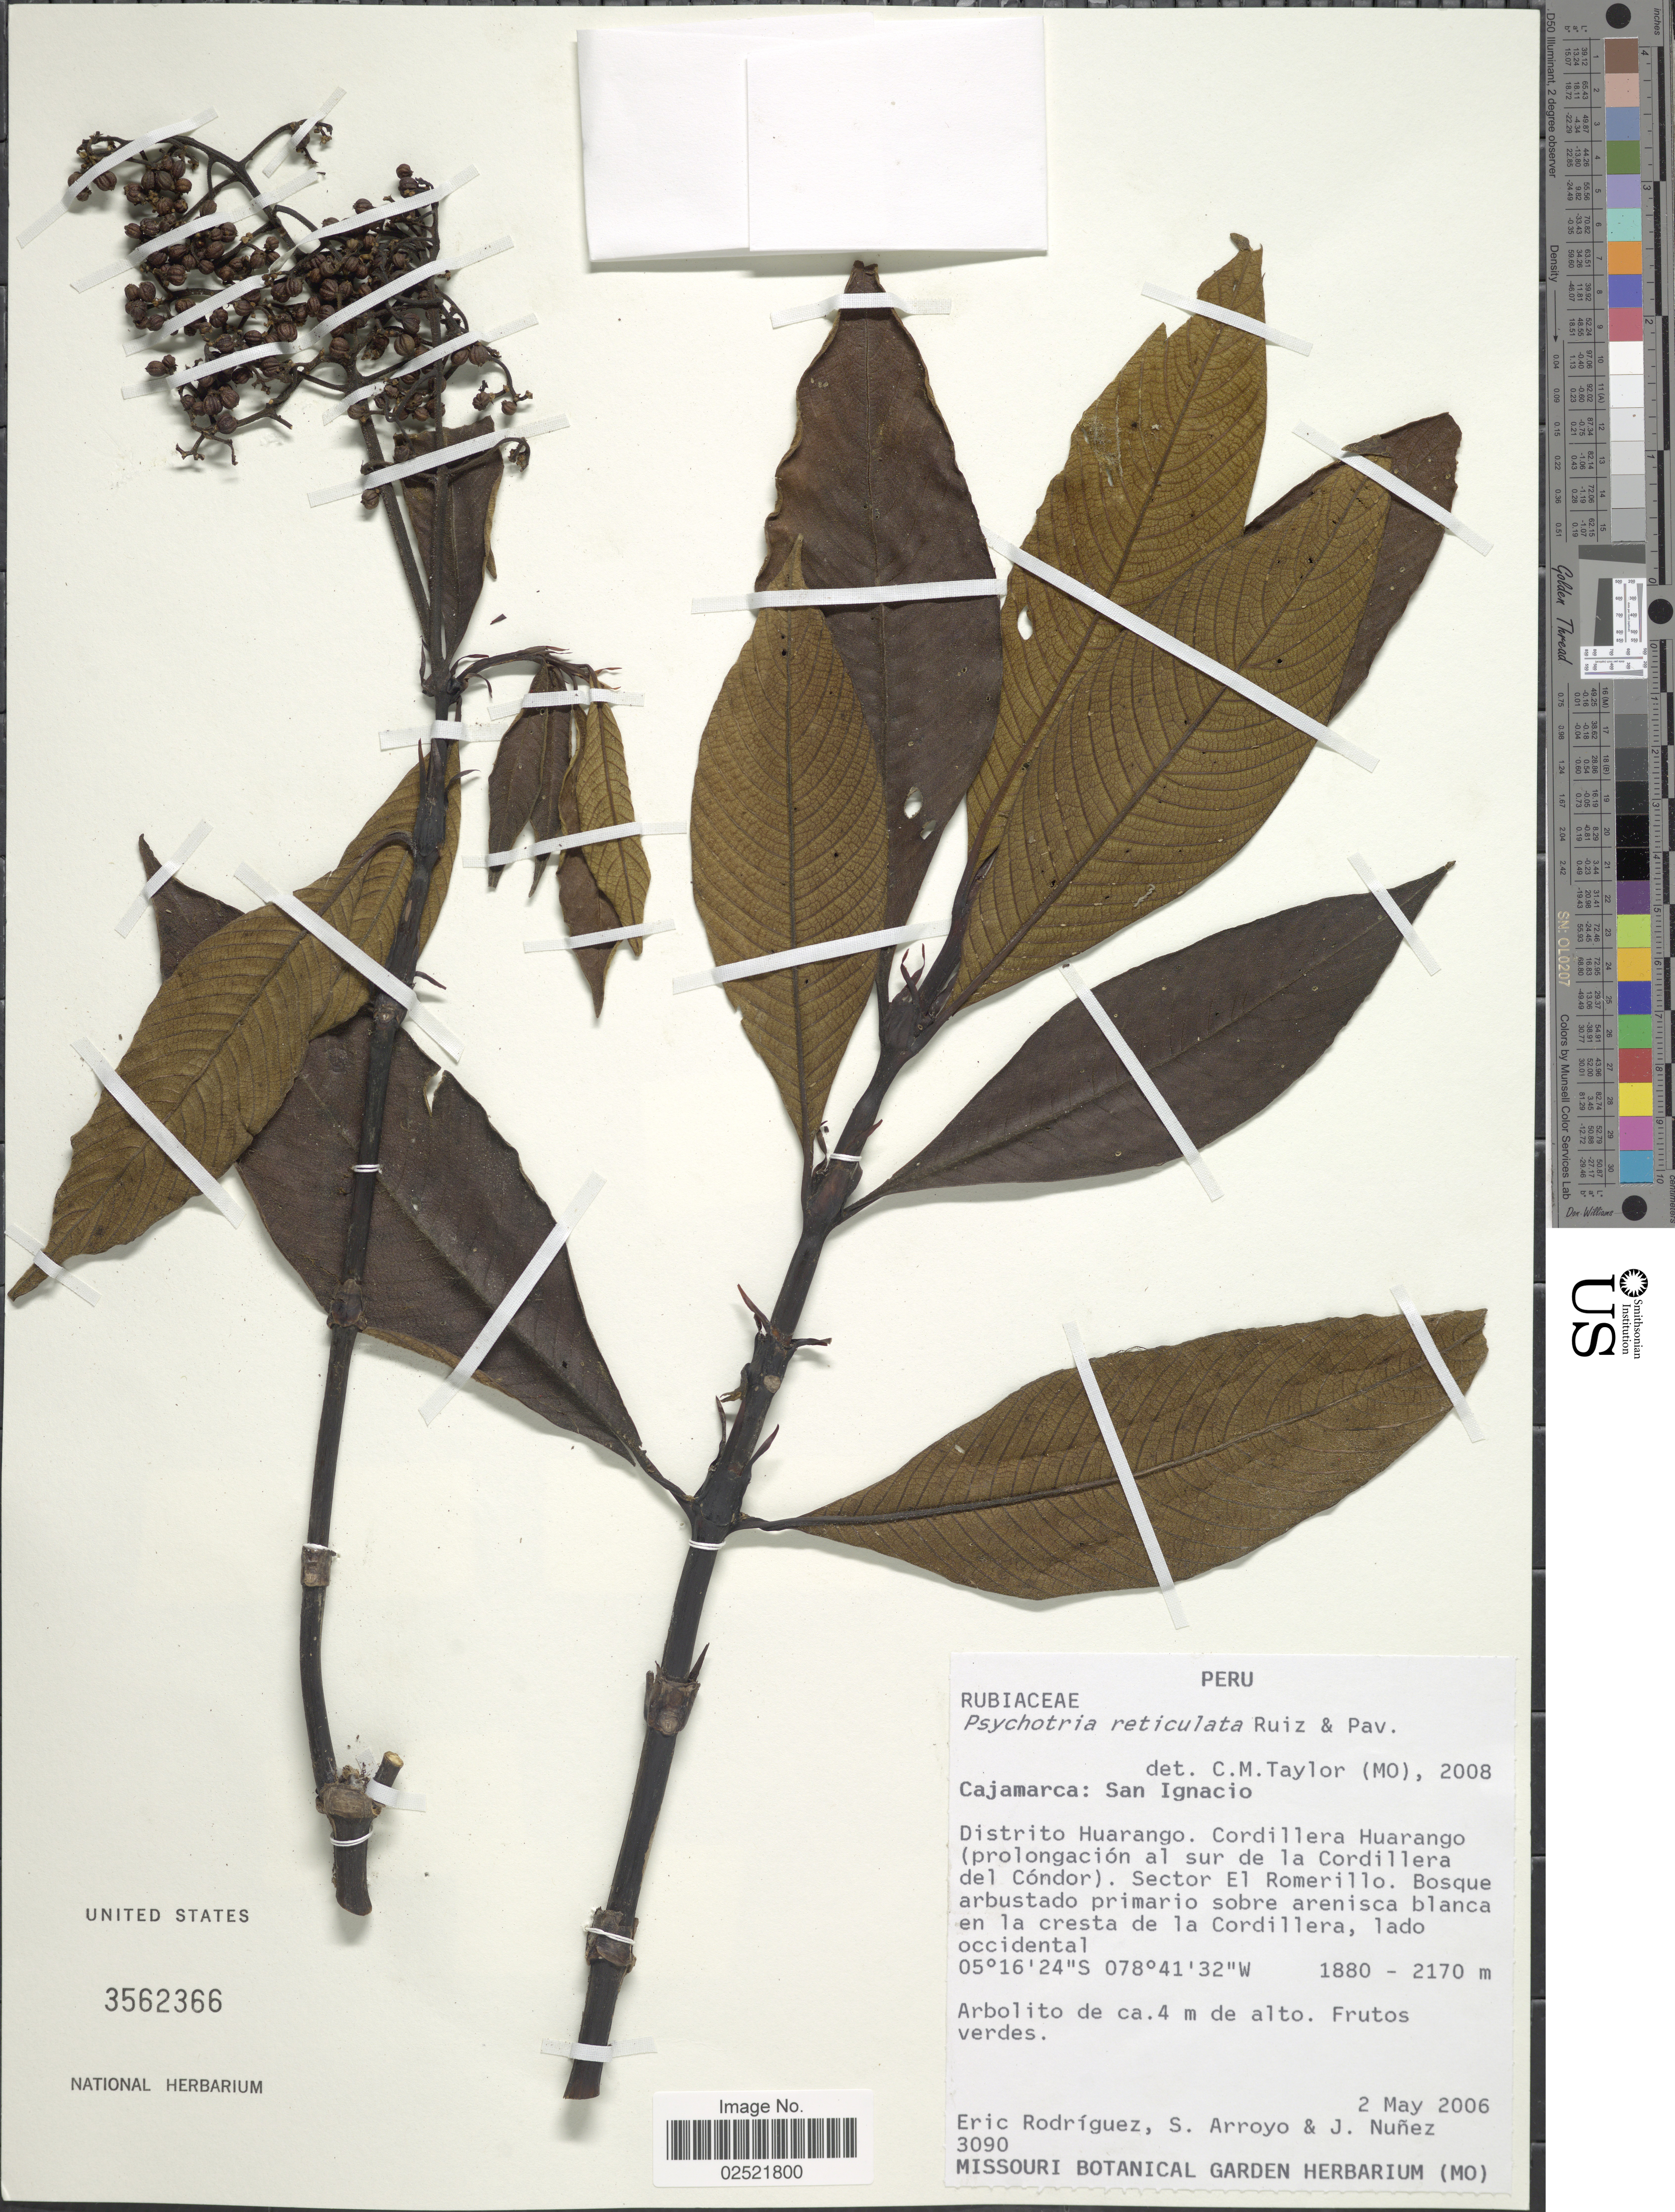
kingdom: Plantae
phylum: Tracheophyta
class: Magnoliopsida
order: Gentianales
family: Rubiaceae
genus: Psychotria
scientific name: Psychotria reticulata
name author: Ruiz & Pav.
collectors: E. Rodriguez, Arroyo, S. & J. Nunez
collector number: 3090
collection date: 2006-05-02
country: Peru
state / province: Cajamarca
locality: San Ignacio, Distrito Huarango, Cordillera Huarango (prolongacion al sur de la Cordillera del Condor), Sector El Romerillo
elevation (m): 1880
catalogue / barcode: US 3562366